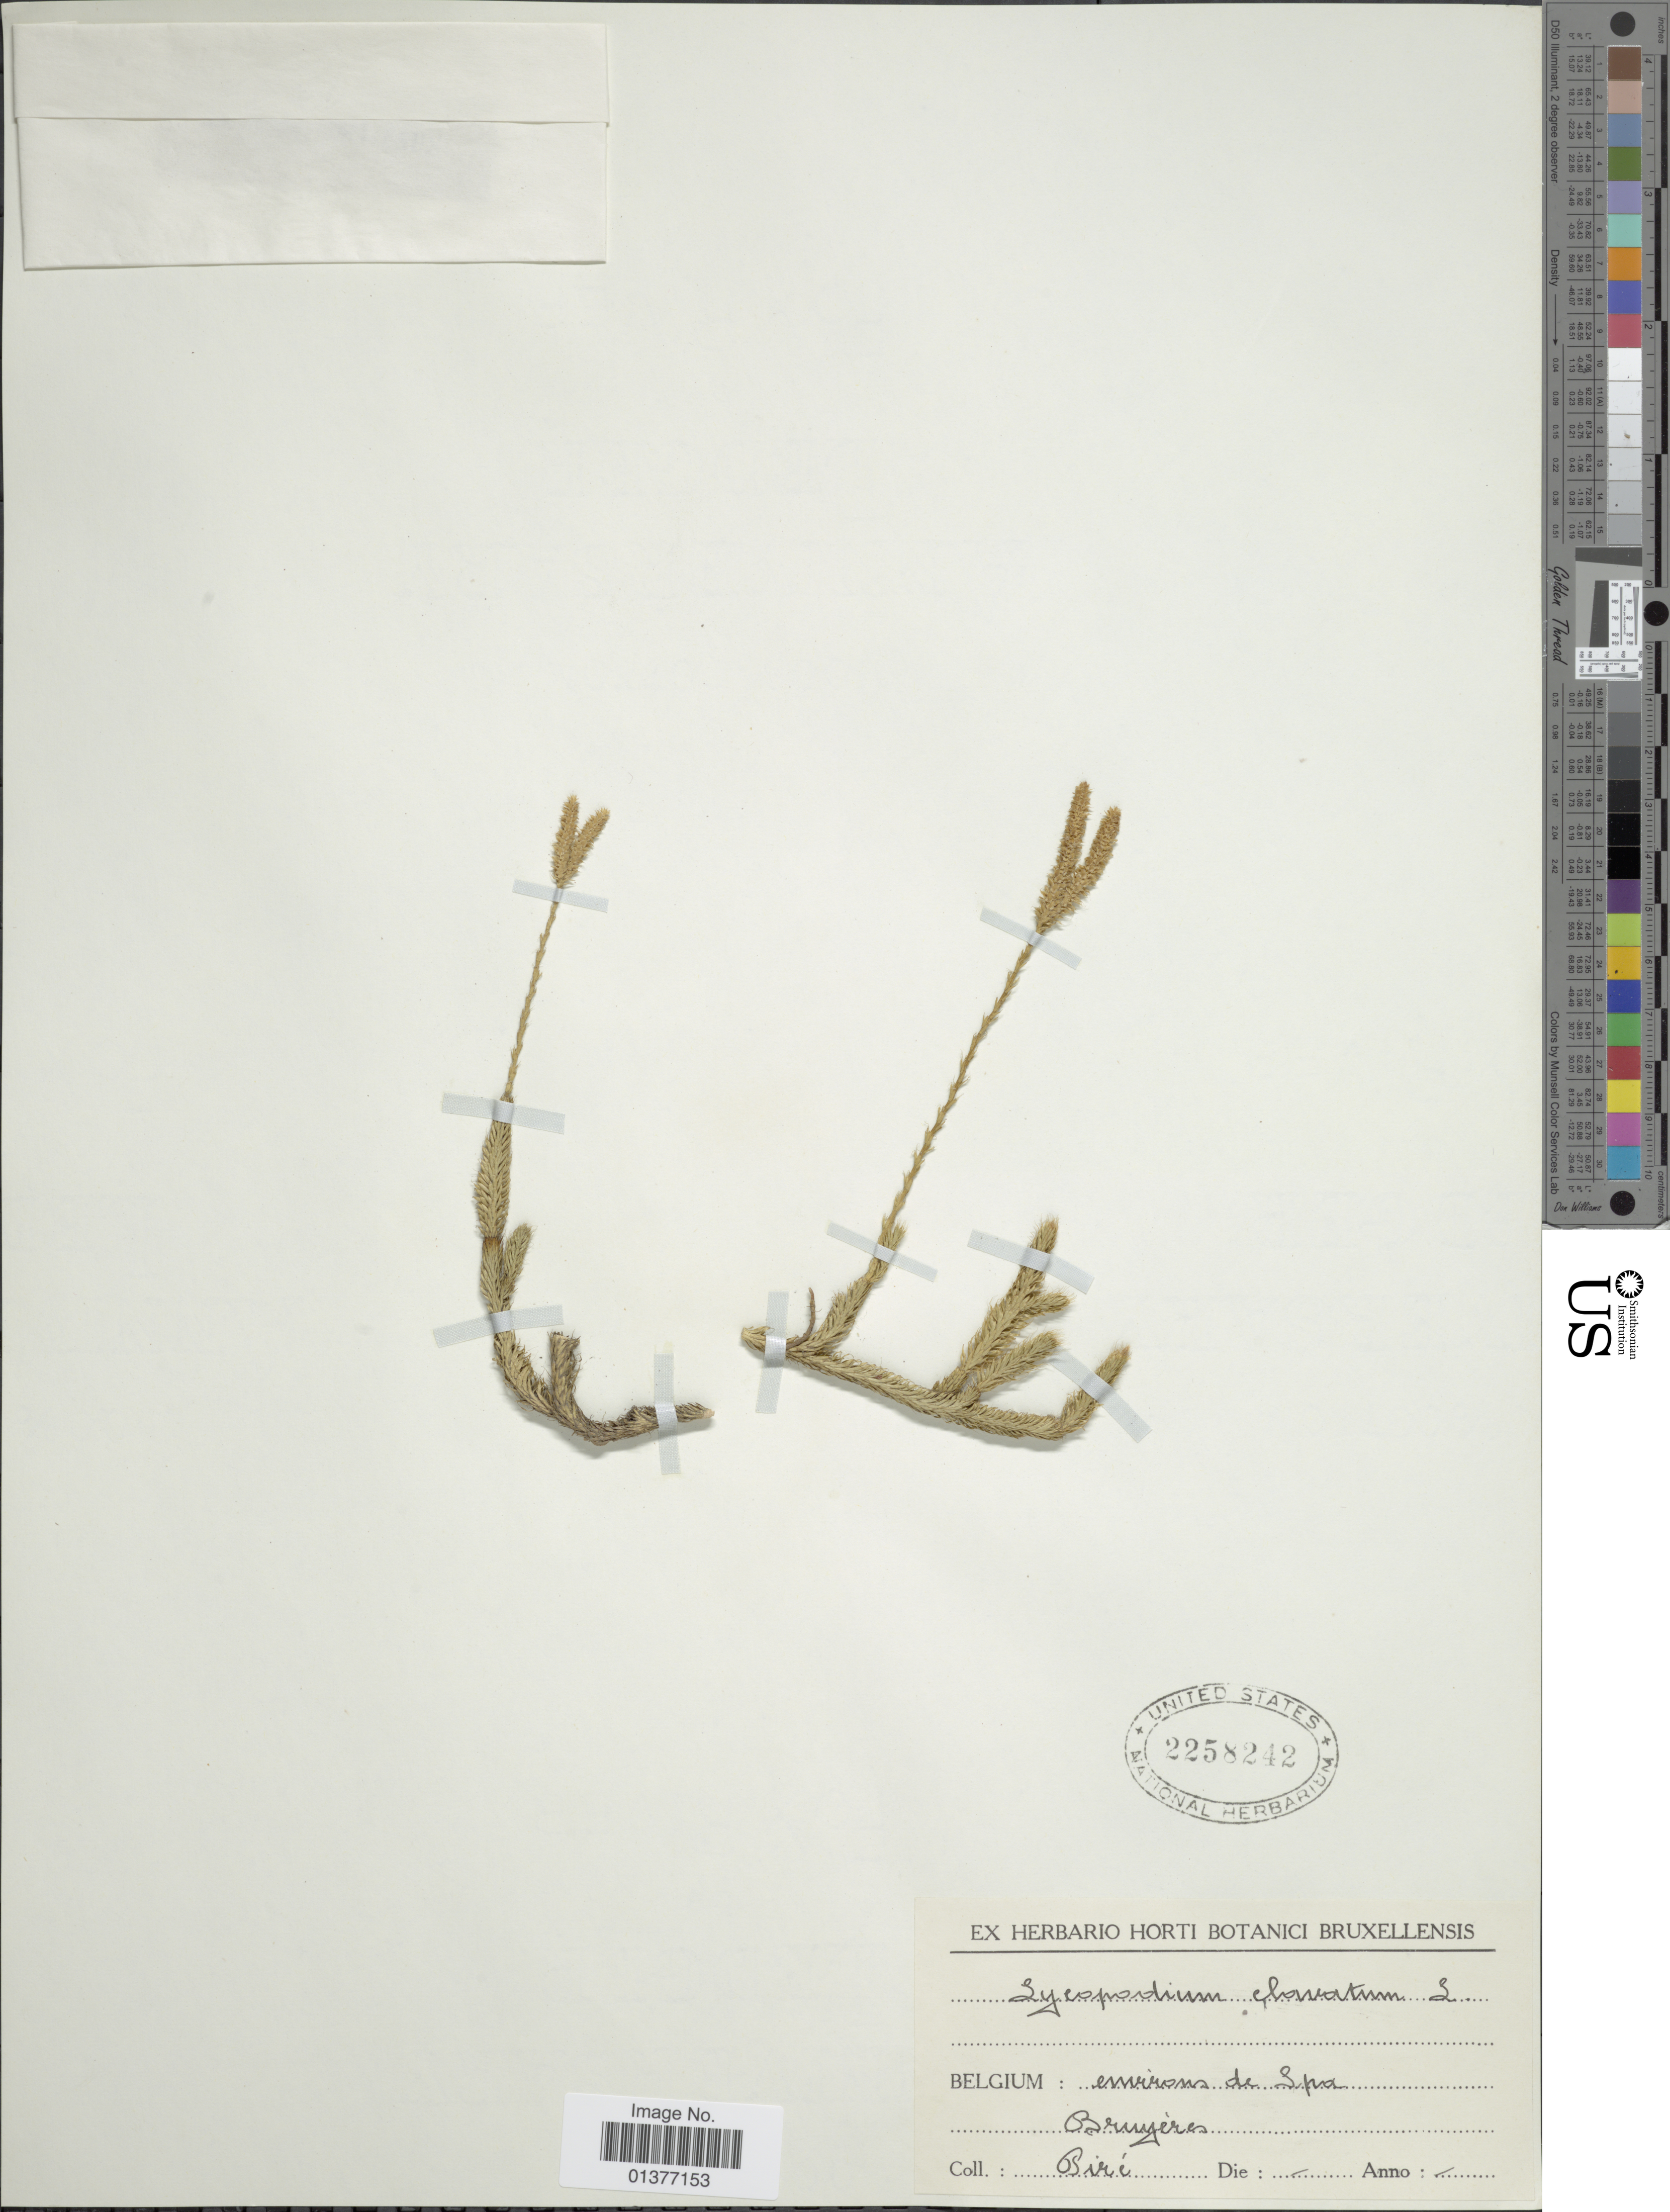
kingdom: Plantae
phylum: Tracheophyta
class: Lycopodiopsida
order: Lycopodiales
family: Lycopodiaceae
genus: Lycopodium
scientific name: Lycopodium clavatum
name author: L.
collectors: Piri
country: Belgium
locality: Environs de Spa Bruyeres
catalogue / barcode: US 2258242